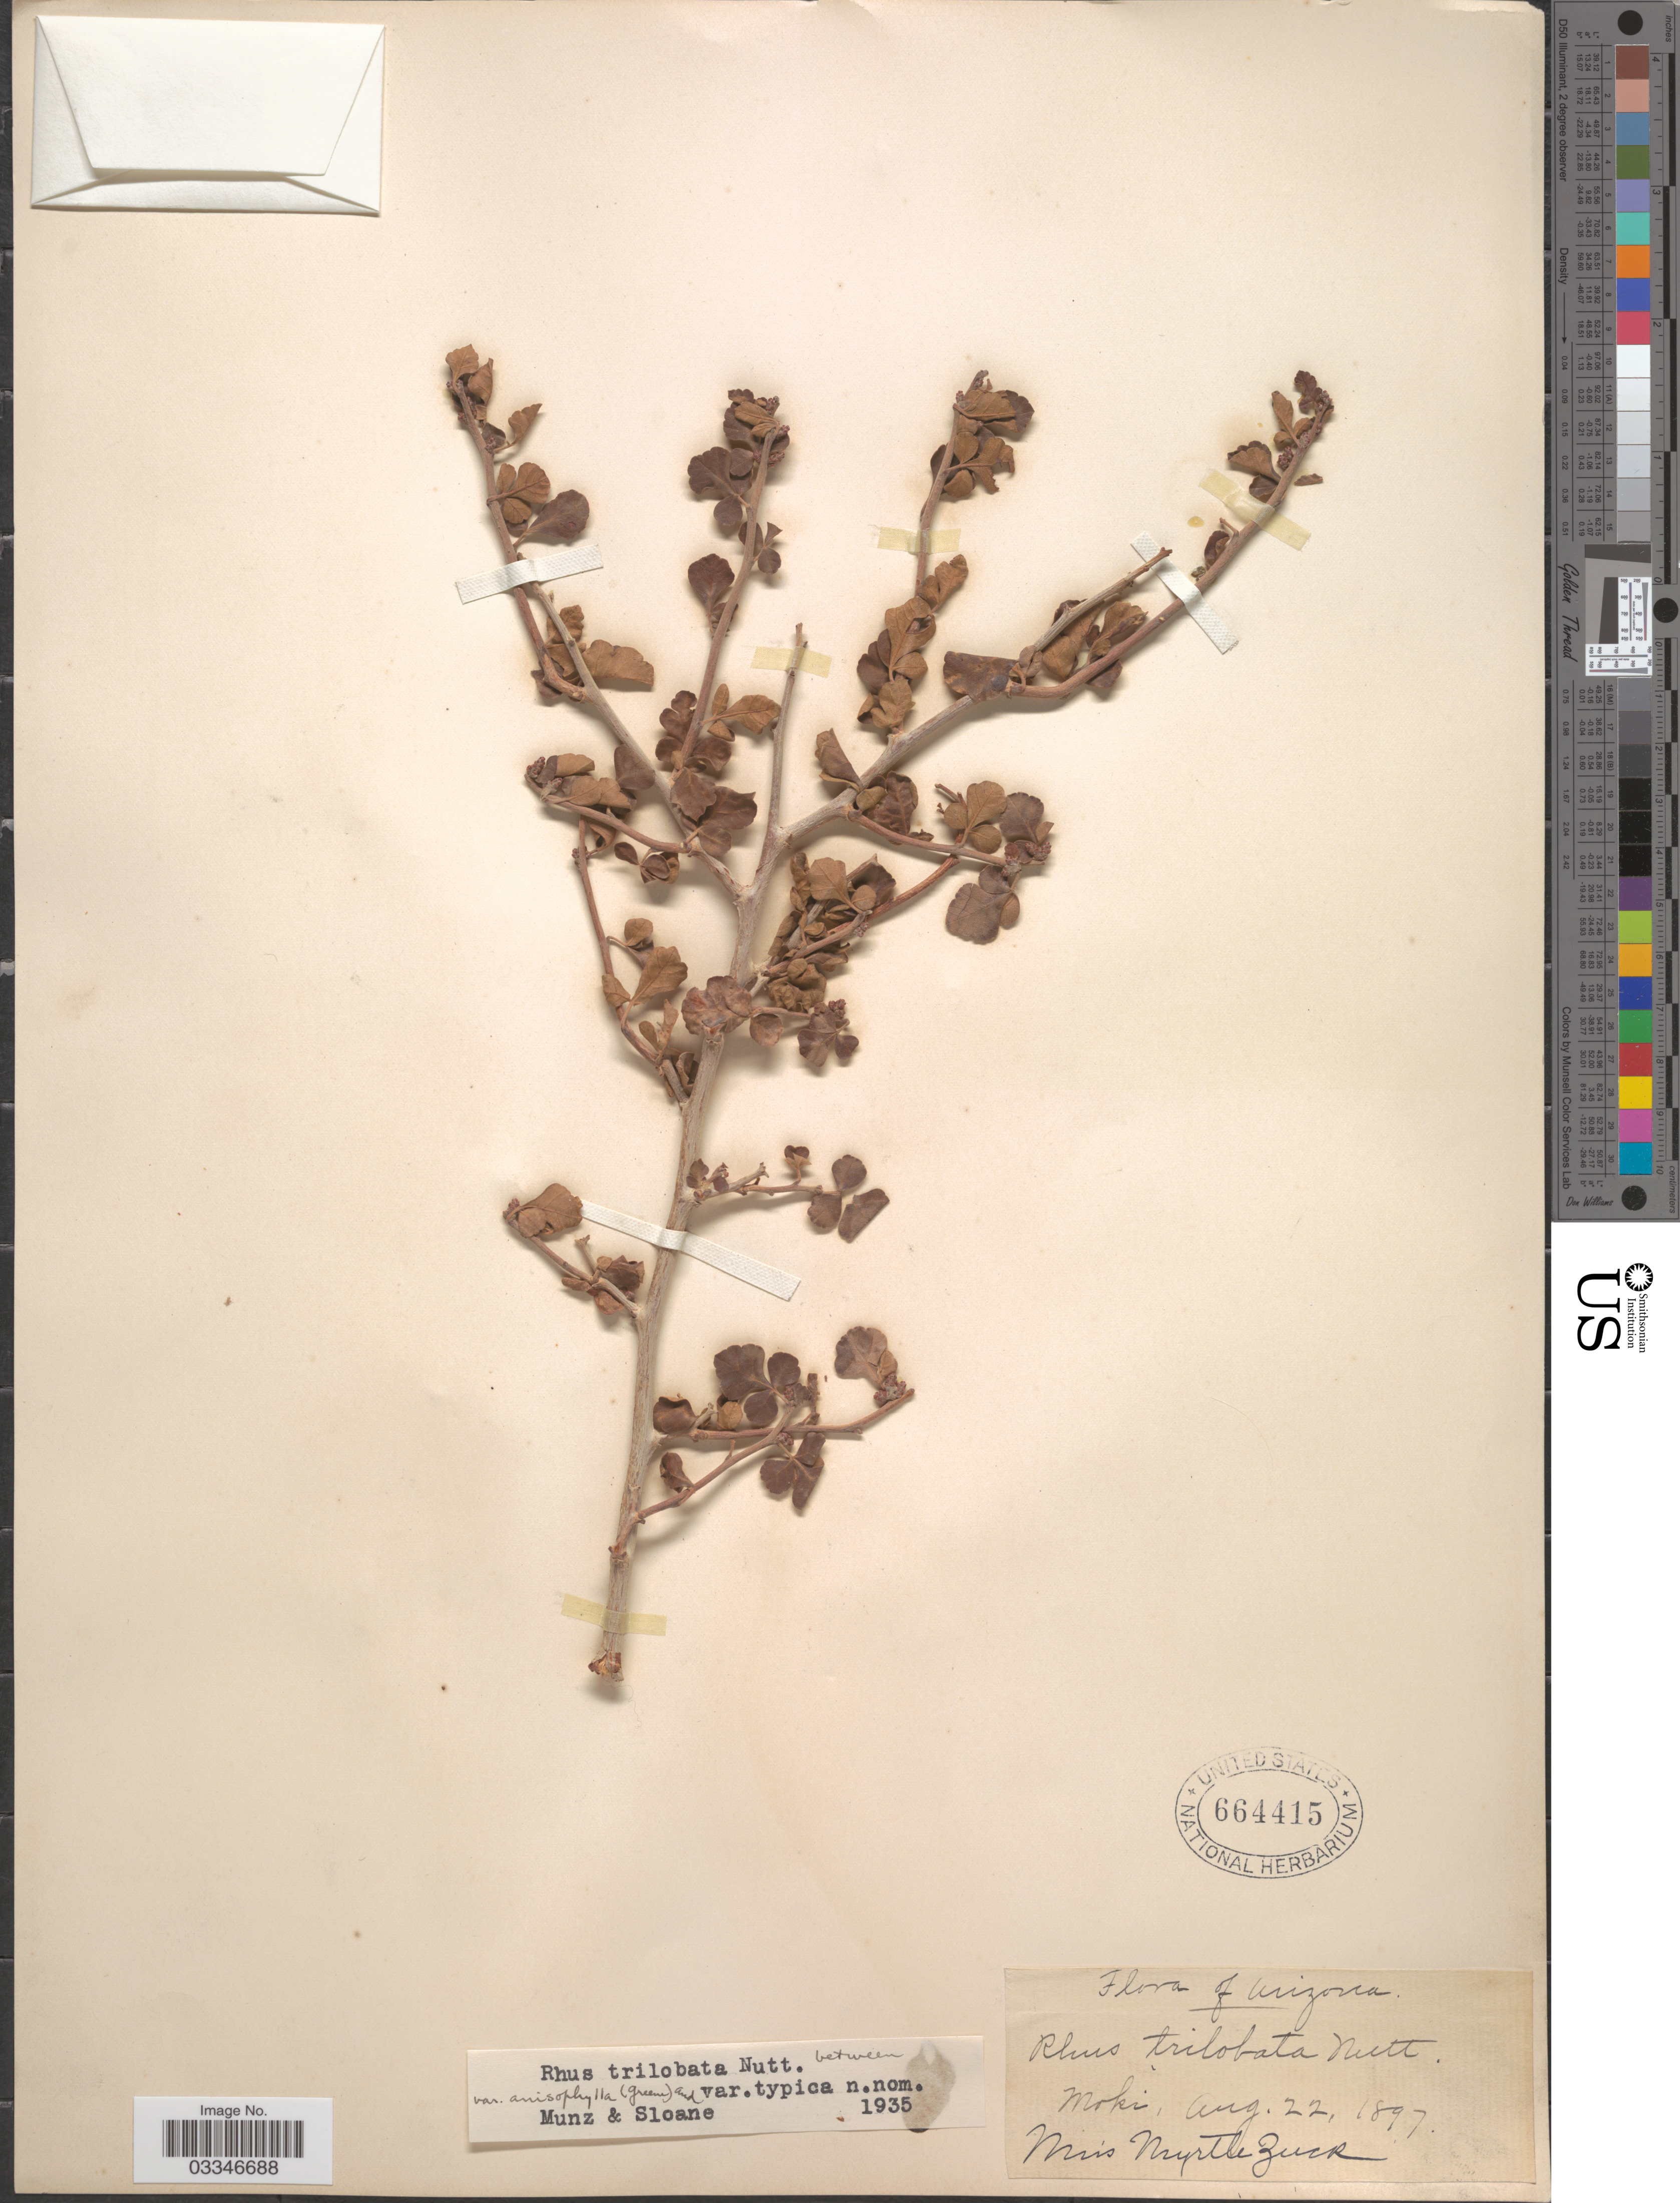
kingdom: Plantae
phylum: Tracheophyta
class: Magnoliopsida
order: Sapindales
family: Anacardiaceae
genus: Rhus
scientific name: Rhus trilobata var. typica Munz & Sloane ined.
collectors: M. Zuck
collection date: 1897-08-22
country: United States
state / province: Arizona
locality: Moki.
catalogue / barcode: US 664415